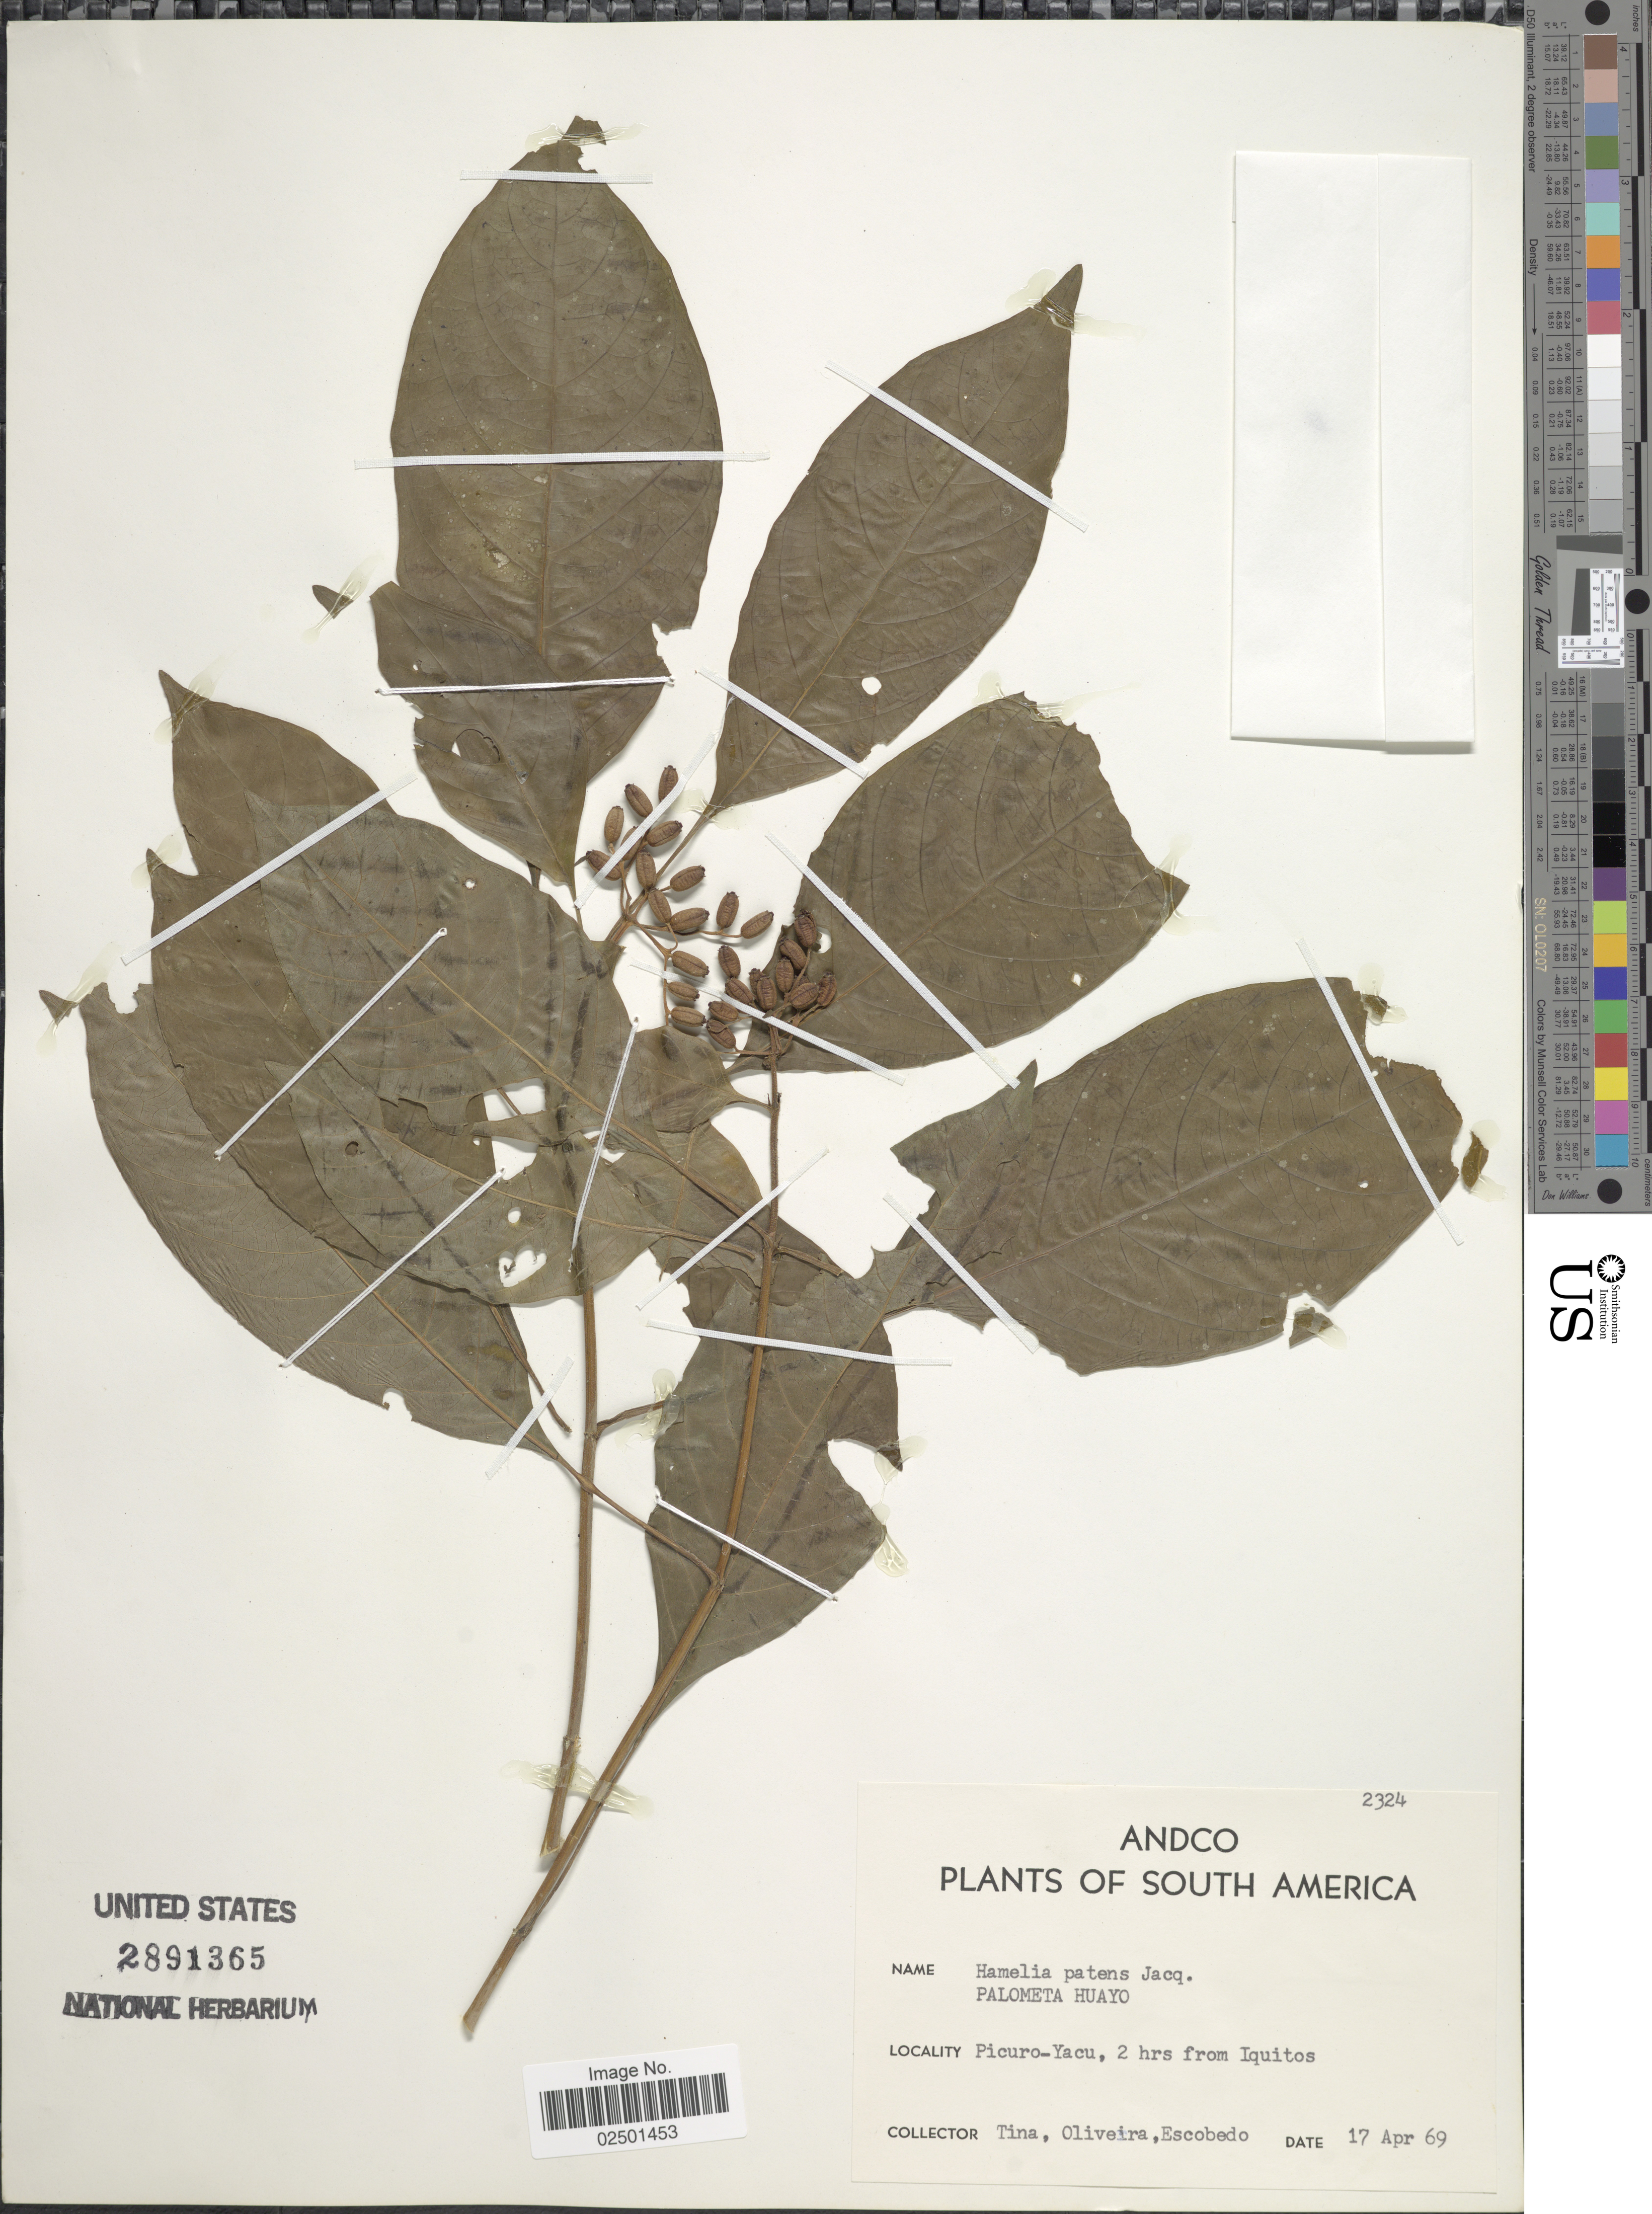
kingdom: Plantae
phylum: Tracheophyta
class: Magnoliopsida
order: Gentianales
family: Rubiaceae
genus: Hamelia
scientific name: Hamelia patens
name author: Jacq.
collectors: F. Tina, F. Oliveira & M. Escobedo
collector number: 2324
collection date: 1969-04-17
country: Peru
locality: Picuro-Yacu, 2 hrs from Iquitos.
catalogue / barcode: US 2891365